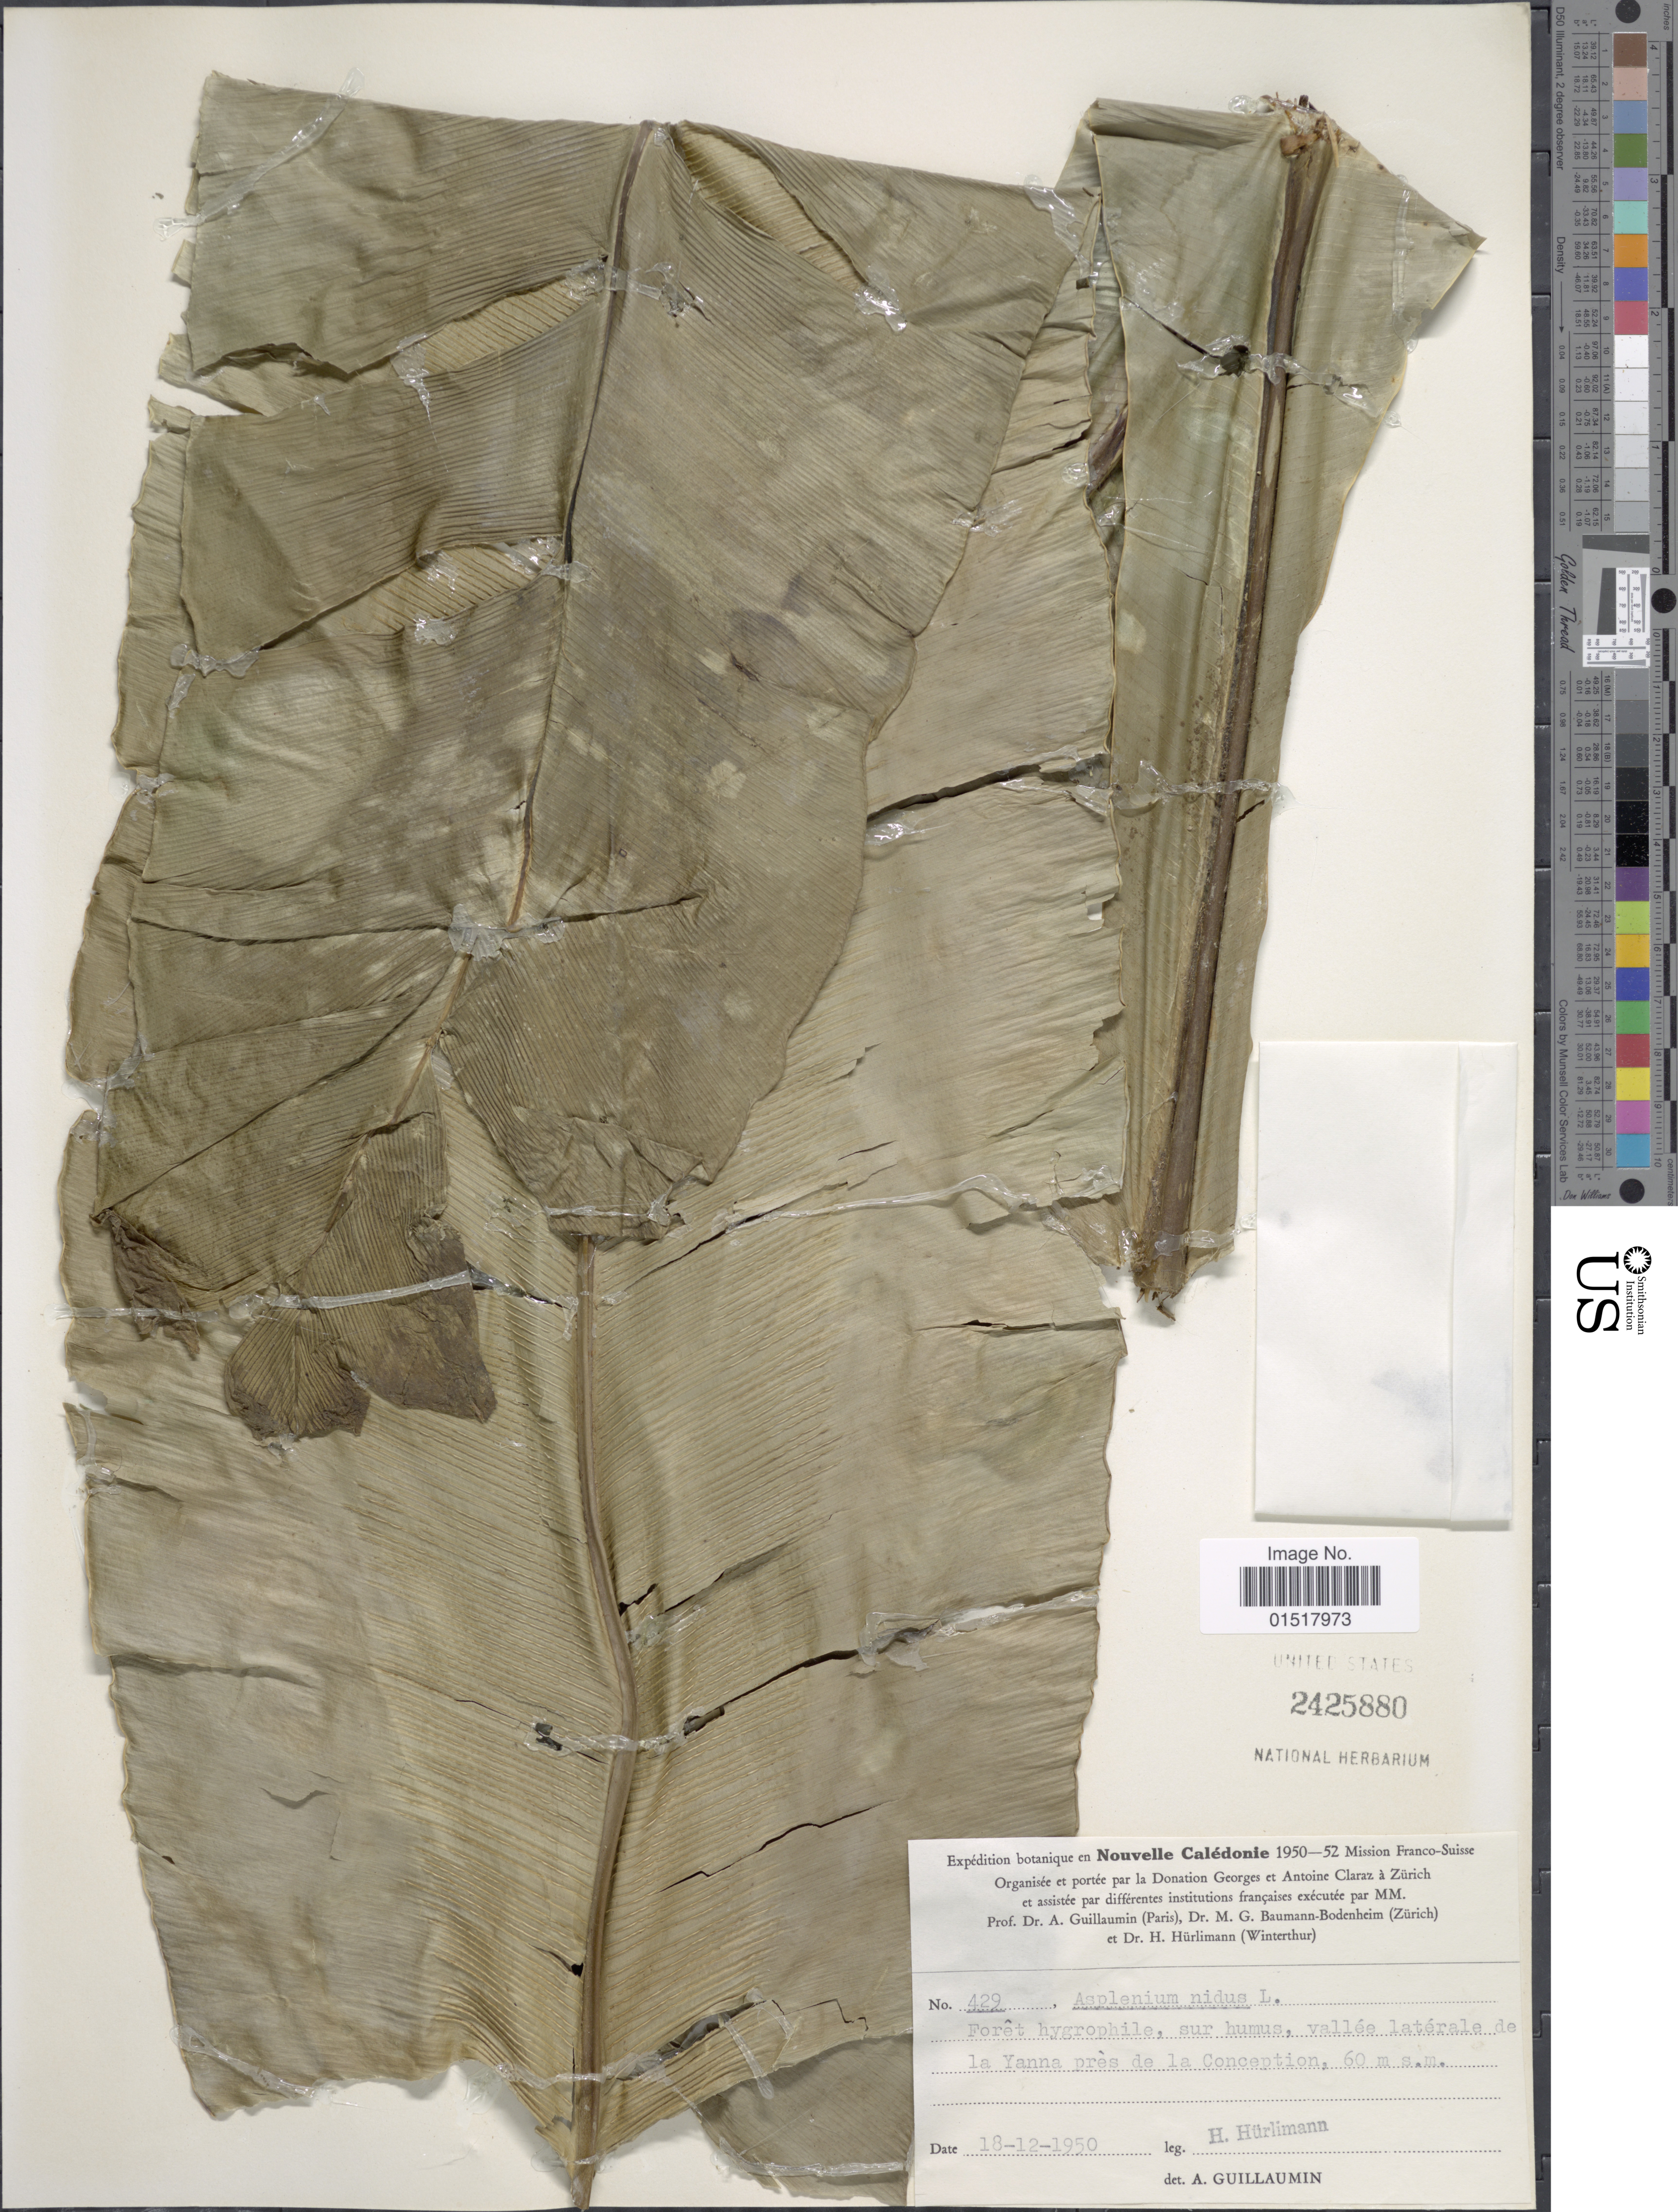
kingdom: Plantae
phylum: Tracheophyta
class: Polypodiopsida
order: Polypodiales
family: Aspleniaceae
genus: Asplenium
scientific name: Asplenium nidus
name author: L.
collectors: H. Hürlimann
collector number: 429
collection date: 1950-12-18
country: New Caledonia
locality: Forêt hygrophile, sur humus, vallée latérale de la Yanna près de la Conception.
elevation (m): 60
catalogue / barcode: US 2425880